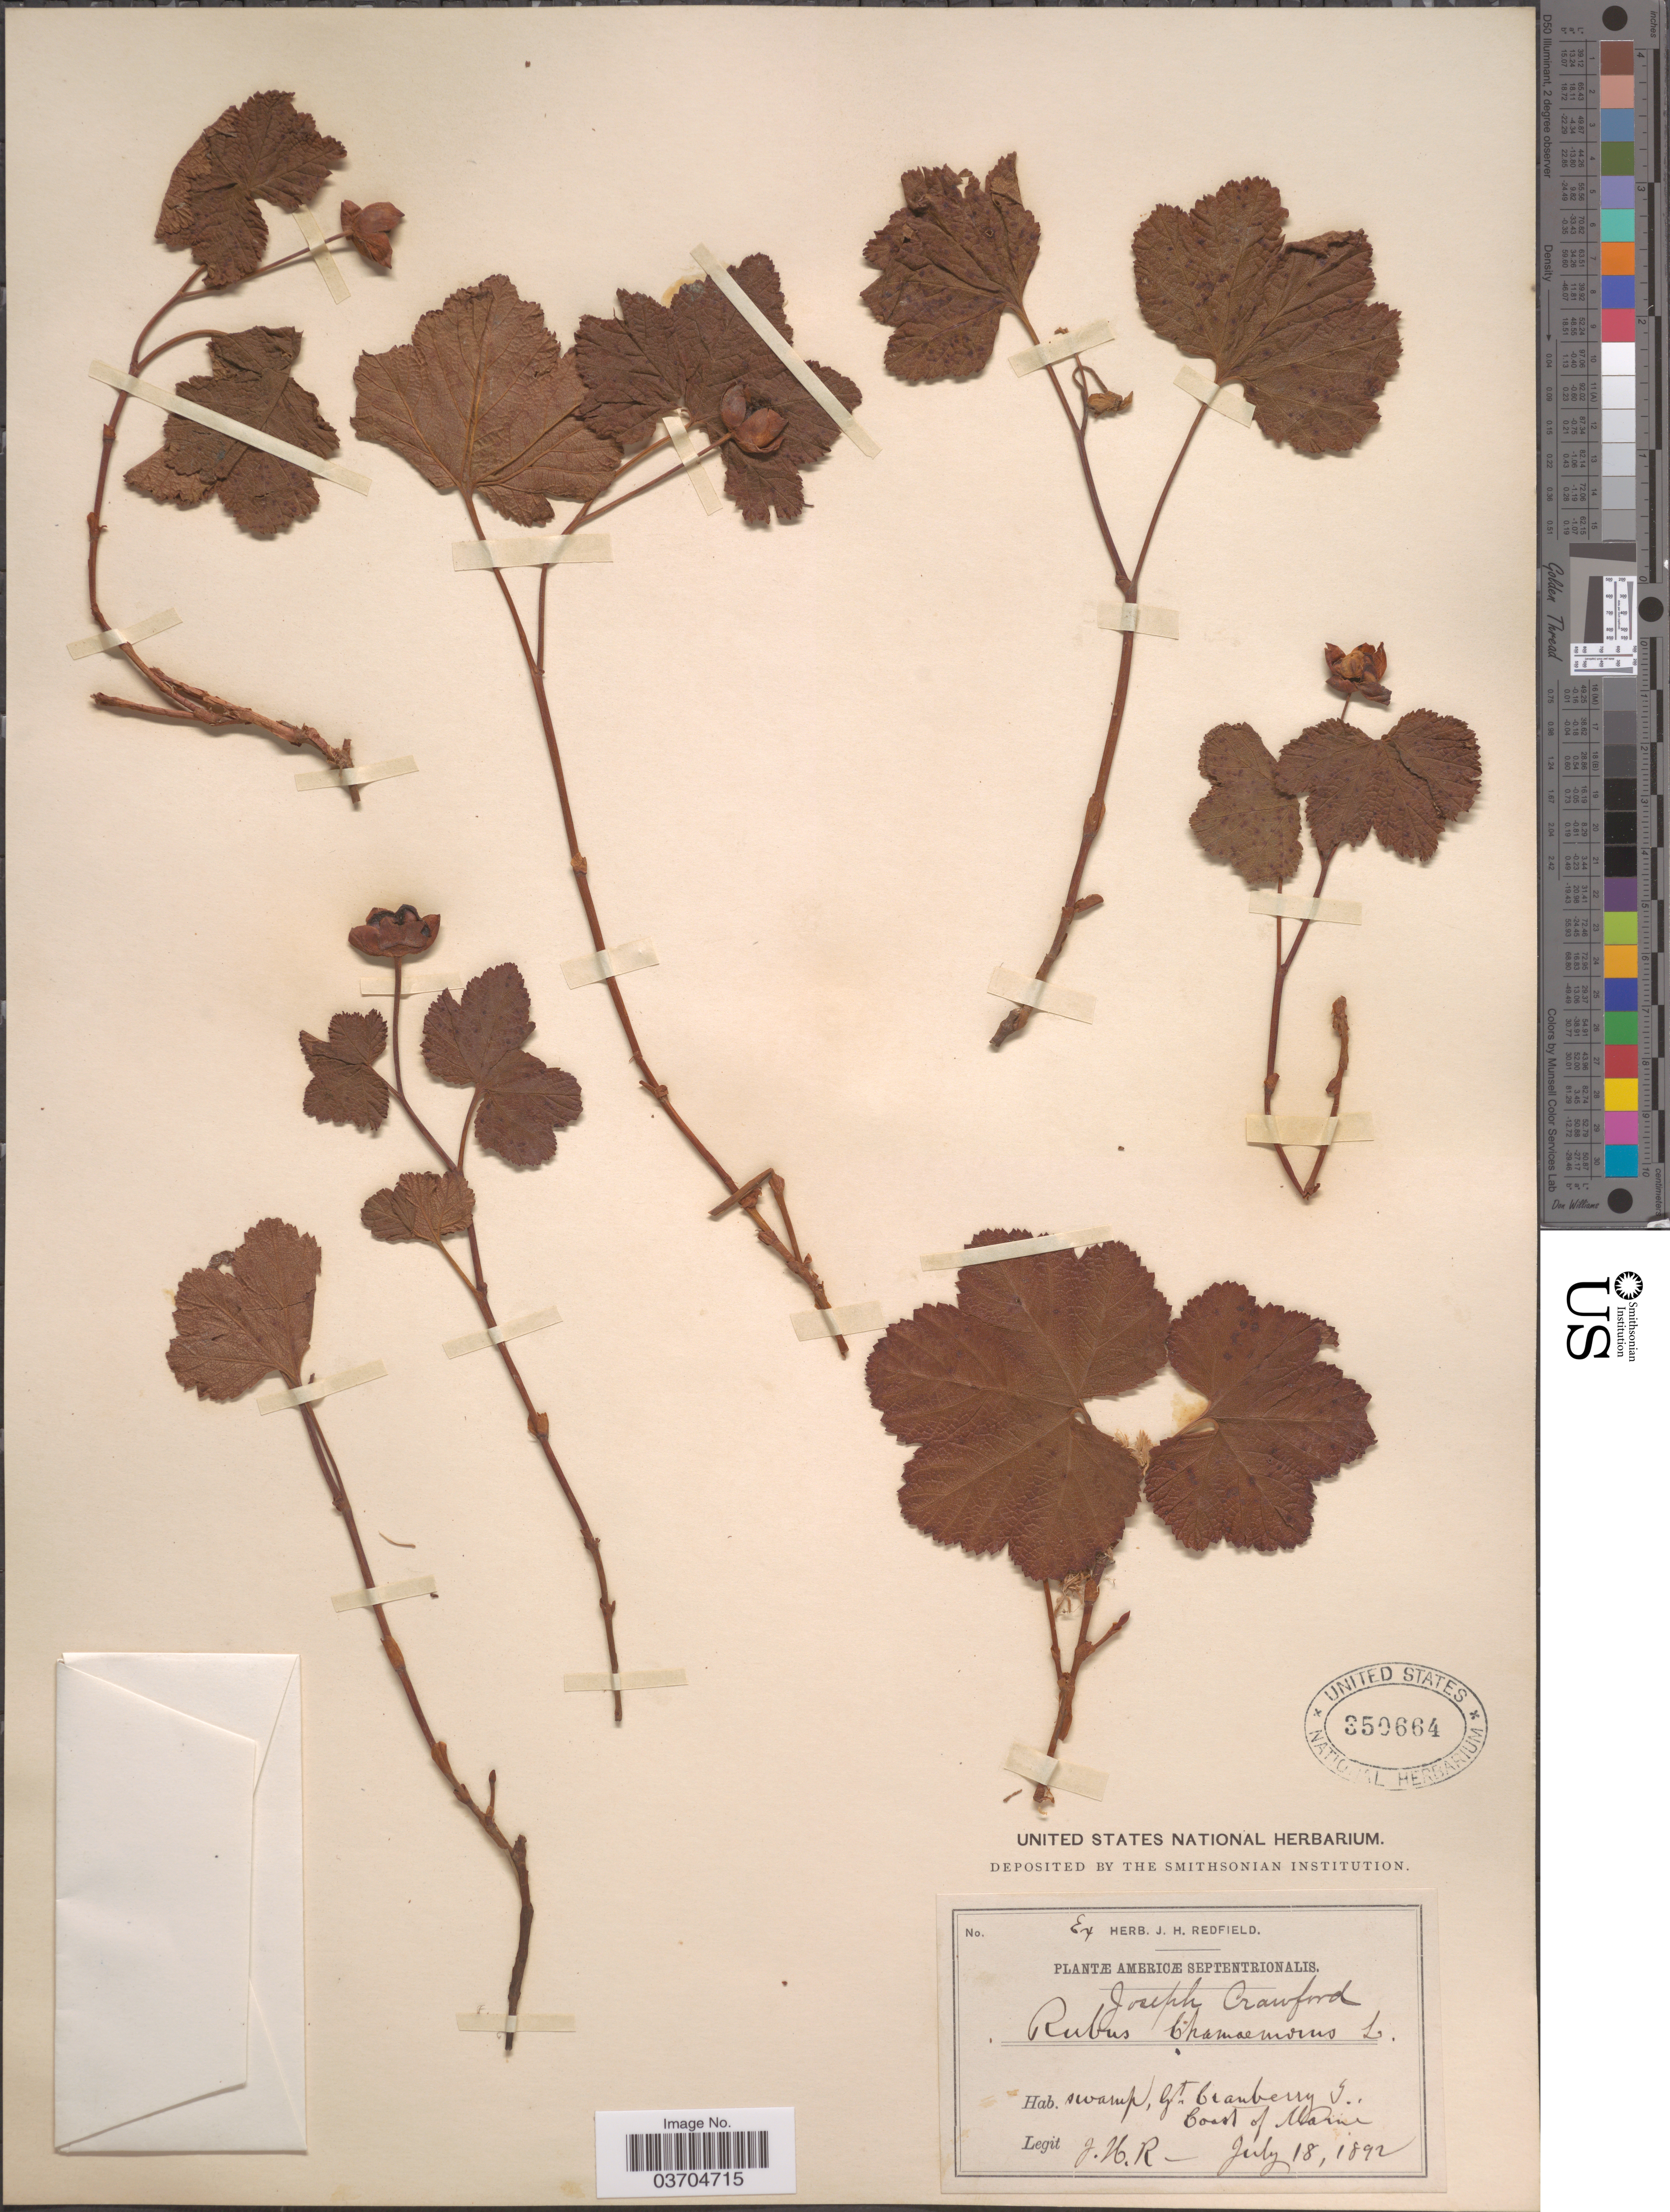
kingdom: Plantae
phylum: Tracheophyta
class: Magnoliopsida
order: Rosales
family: Rosaceae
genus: Rubus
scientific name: Rubus chamaemorus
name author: L.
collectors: J. Redfield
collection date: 1892-07-18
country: United States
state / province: Maine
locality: Americæ Septentrionalis. Gt. Cranberry I. Coast of Maine.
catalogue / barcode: US 350664